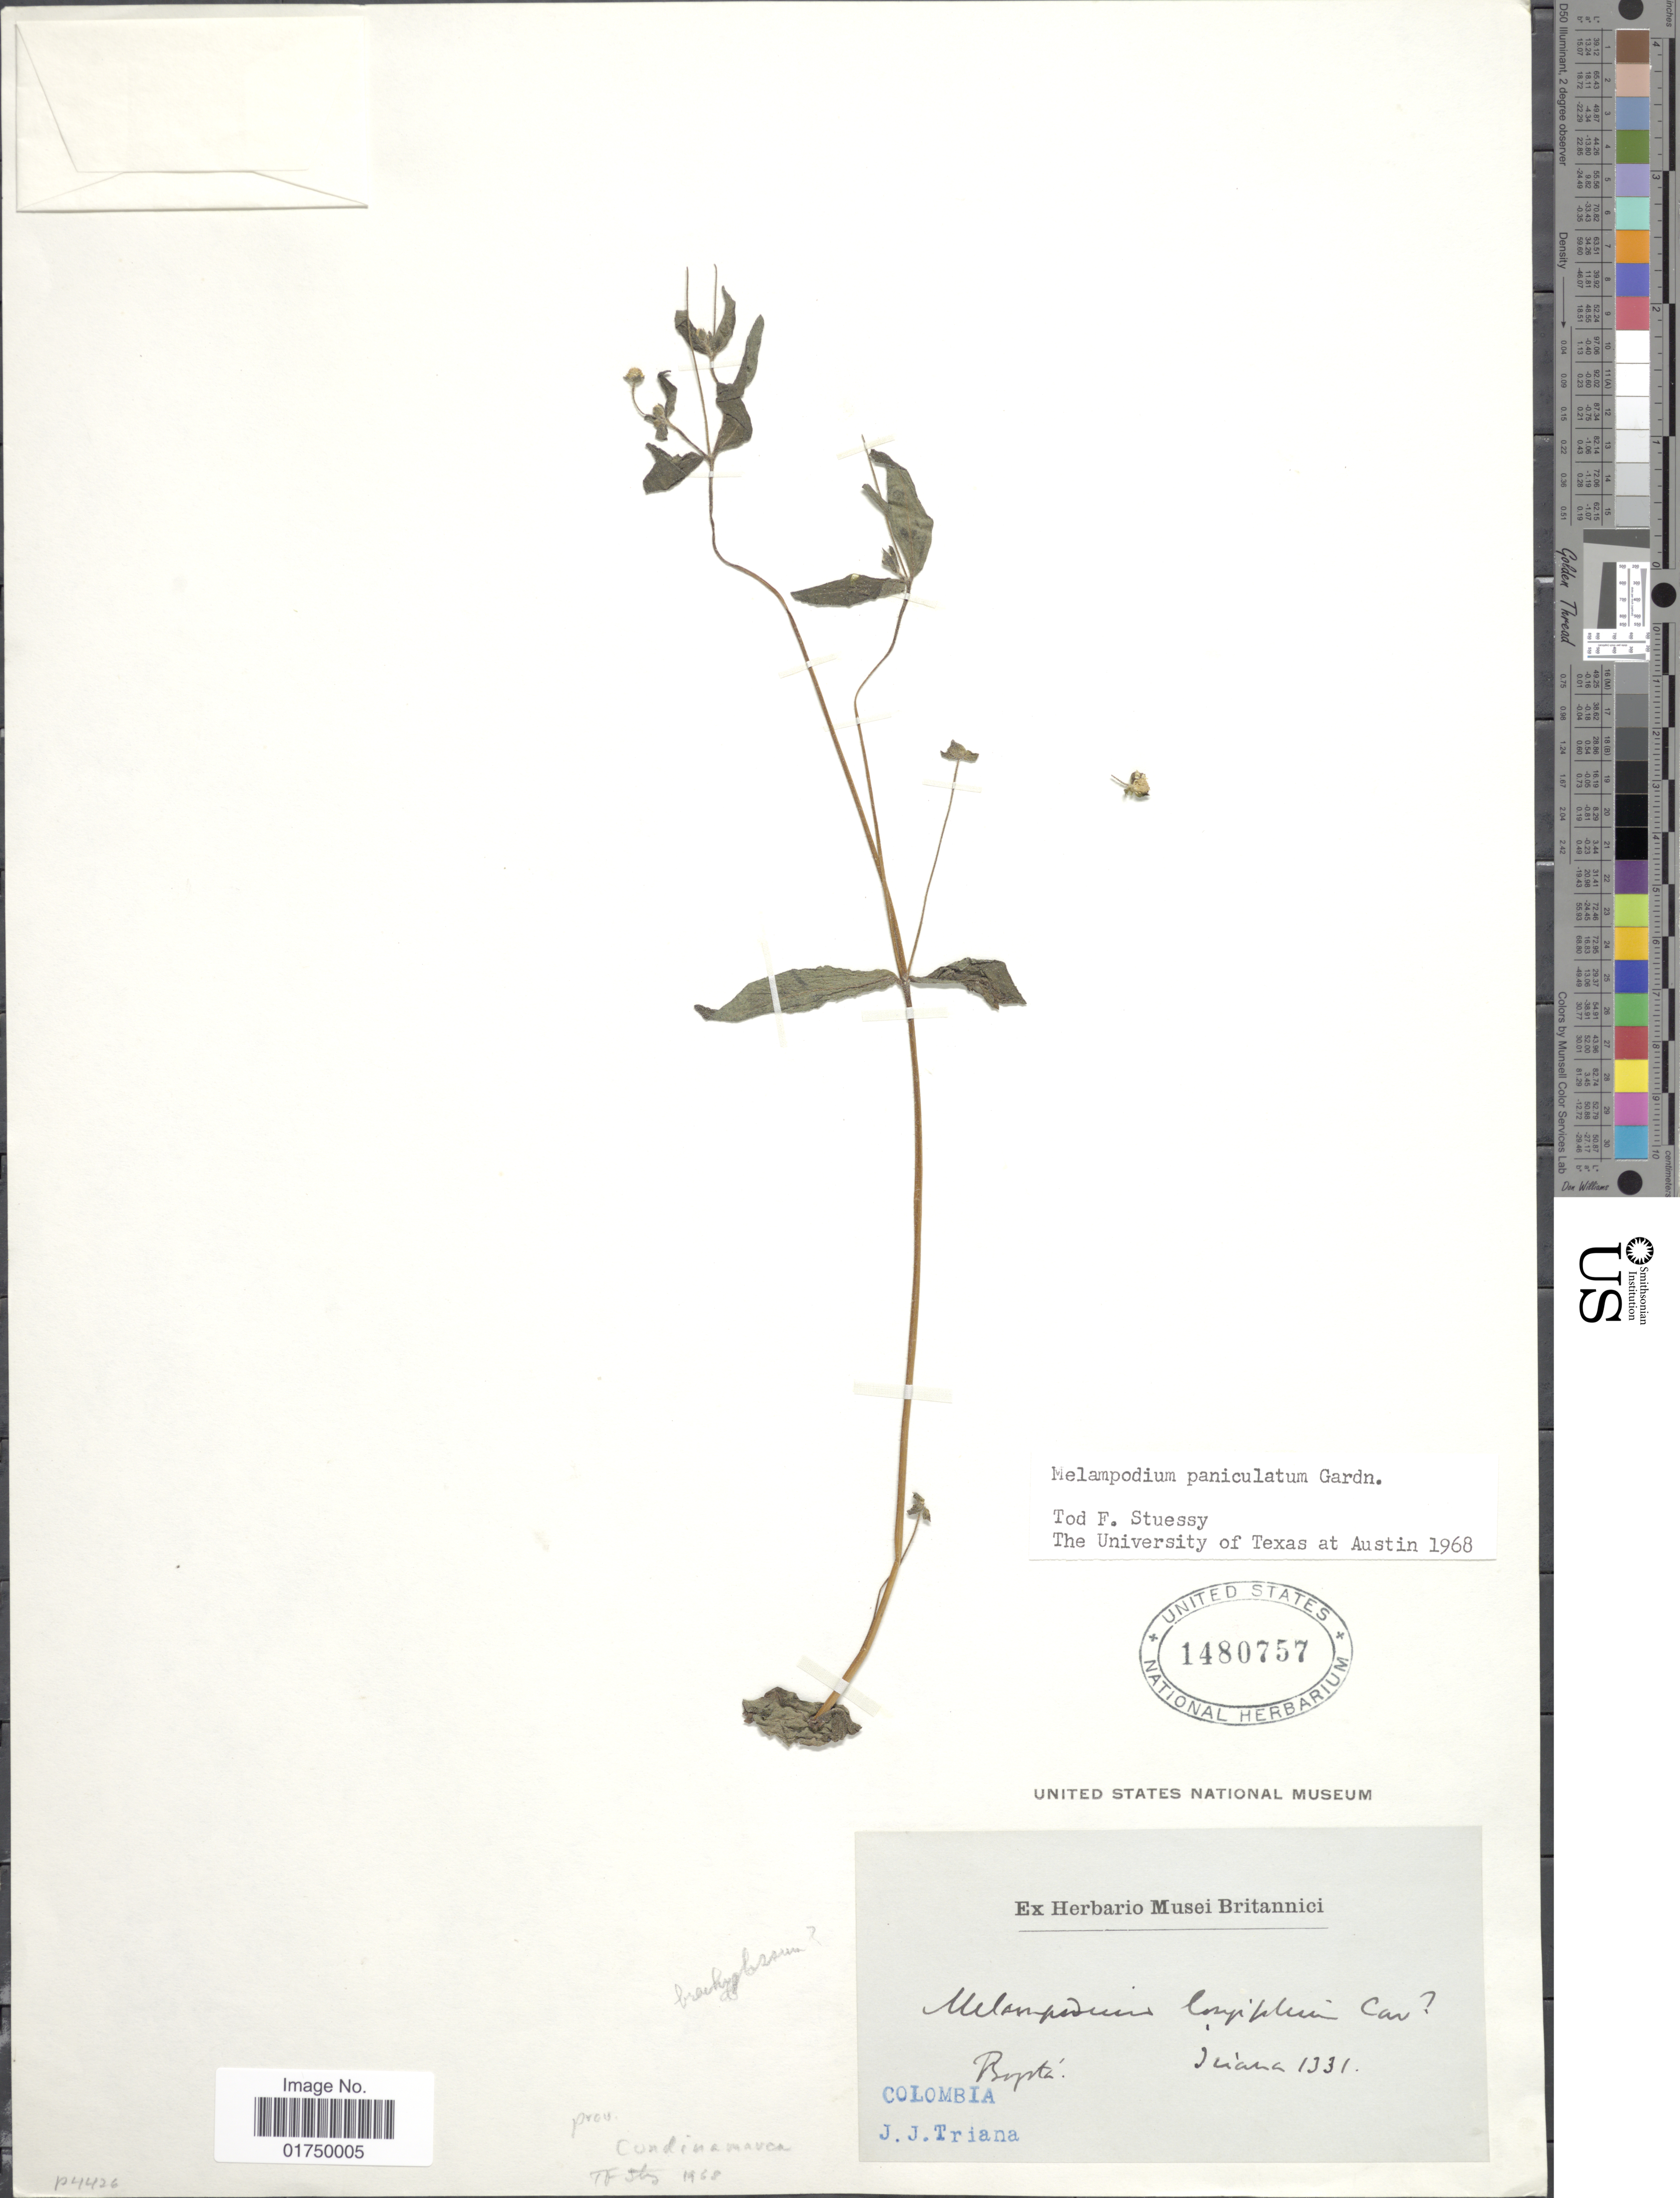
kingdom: Plantae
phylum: Tracheophyta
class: Magnoliopsida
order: Asterales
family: Asteraceae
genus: Melampodium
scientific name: Melampodium paniculatum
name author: Gardner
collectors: J. J. Triana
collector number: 1331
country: Colombia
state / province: Bogota D.C.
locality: Bogotá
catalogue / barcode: US 1480757